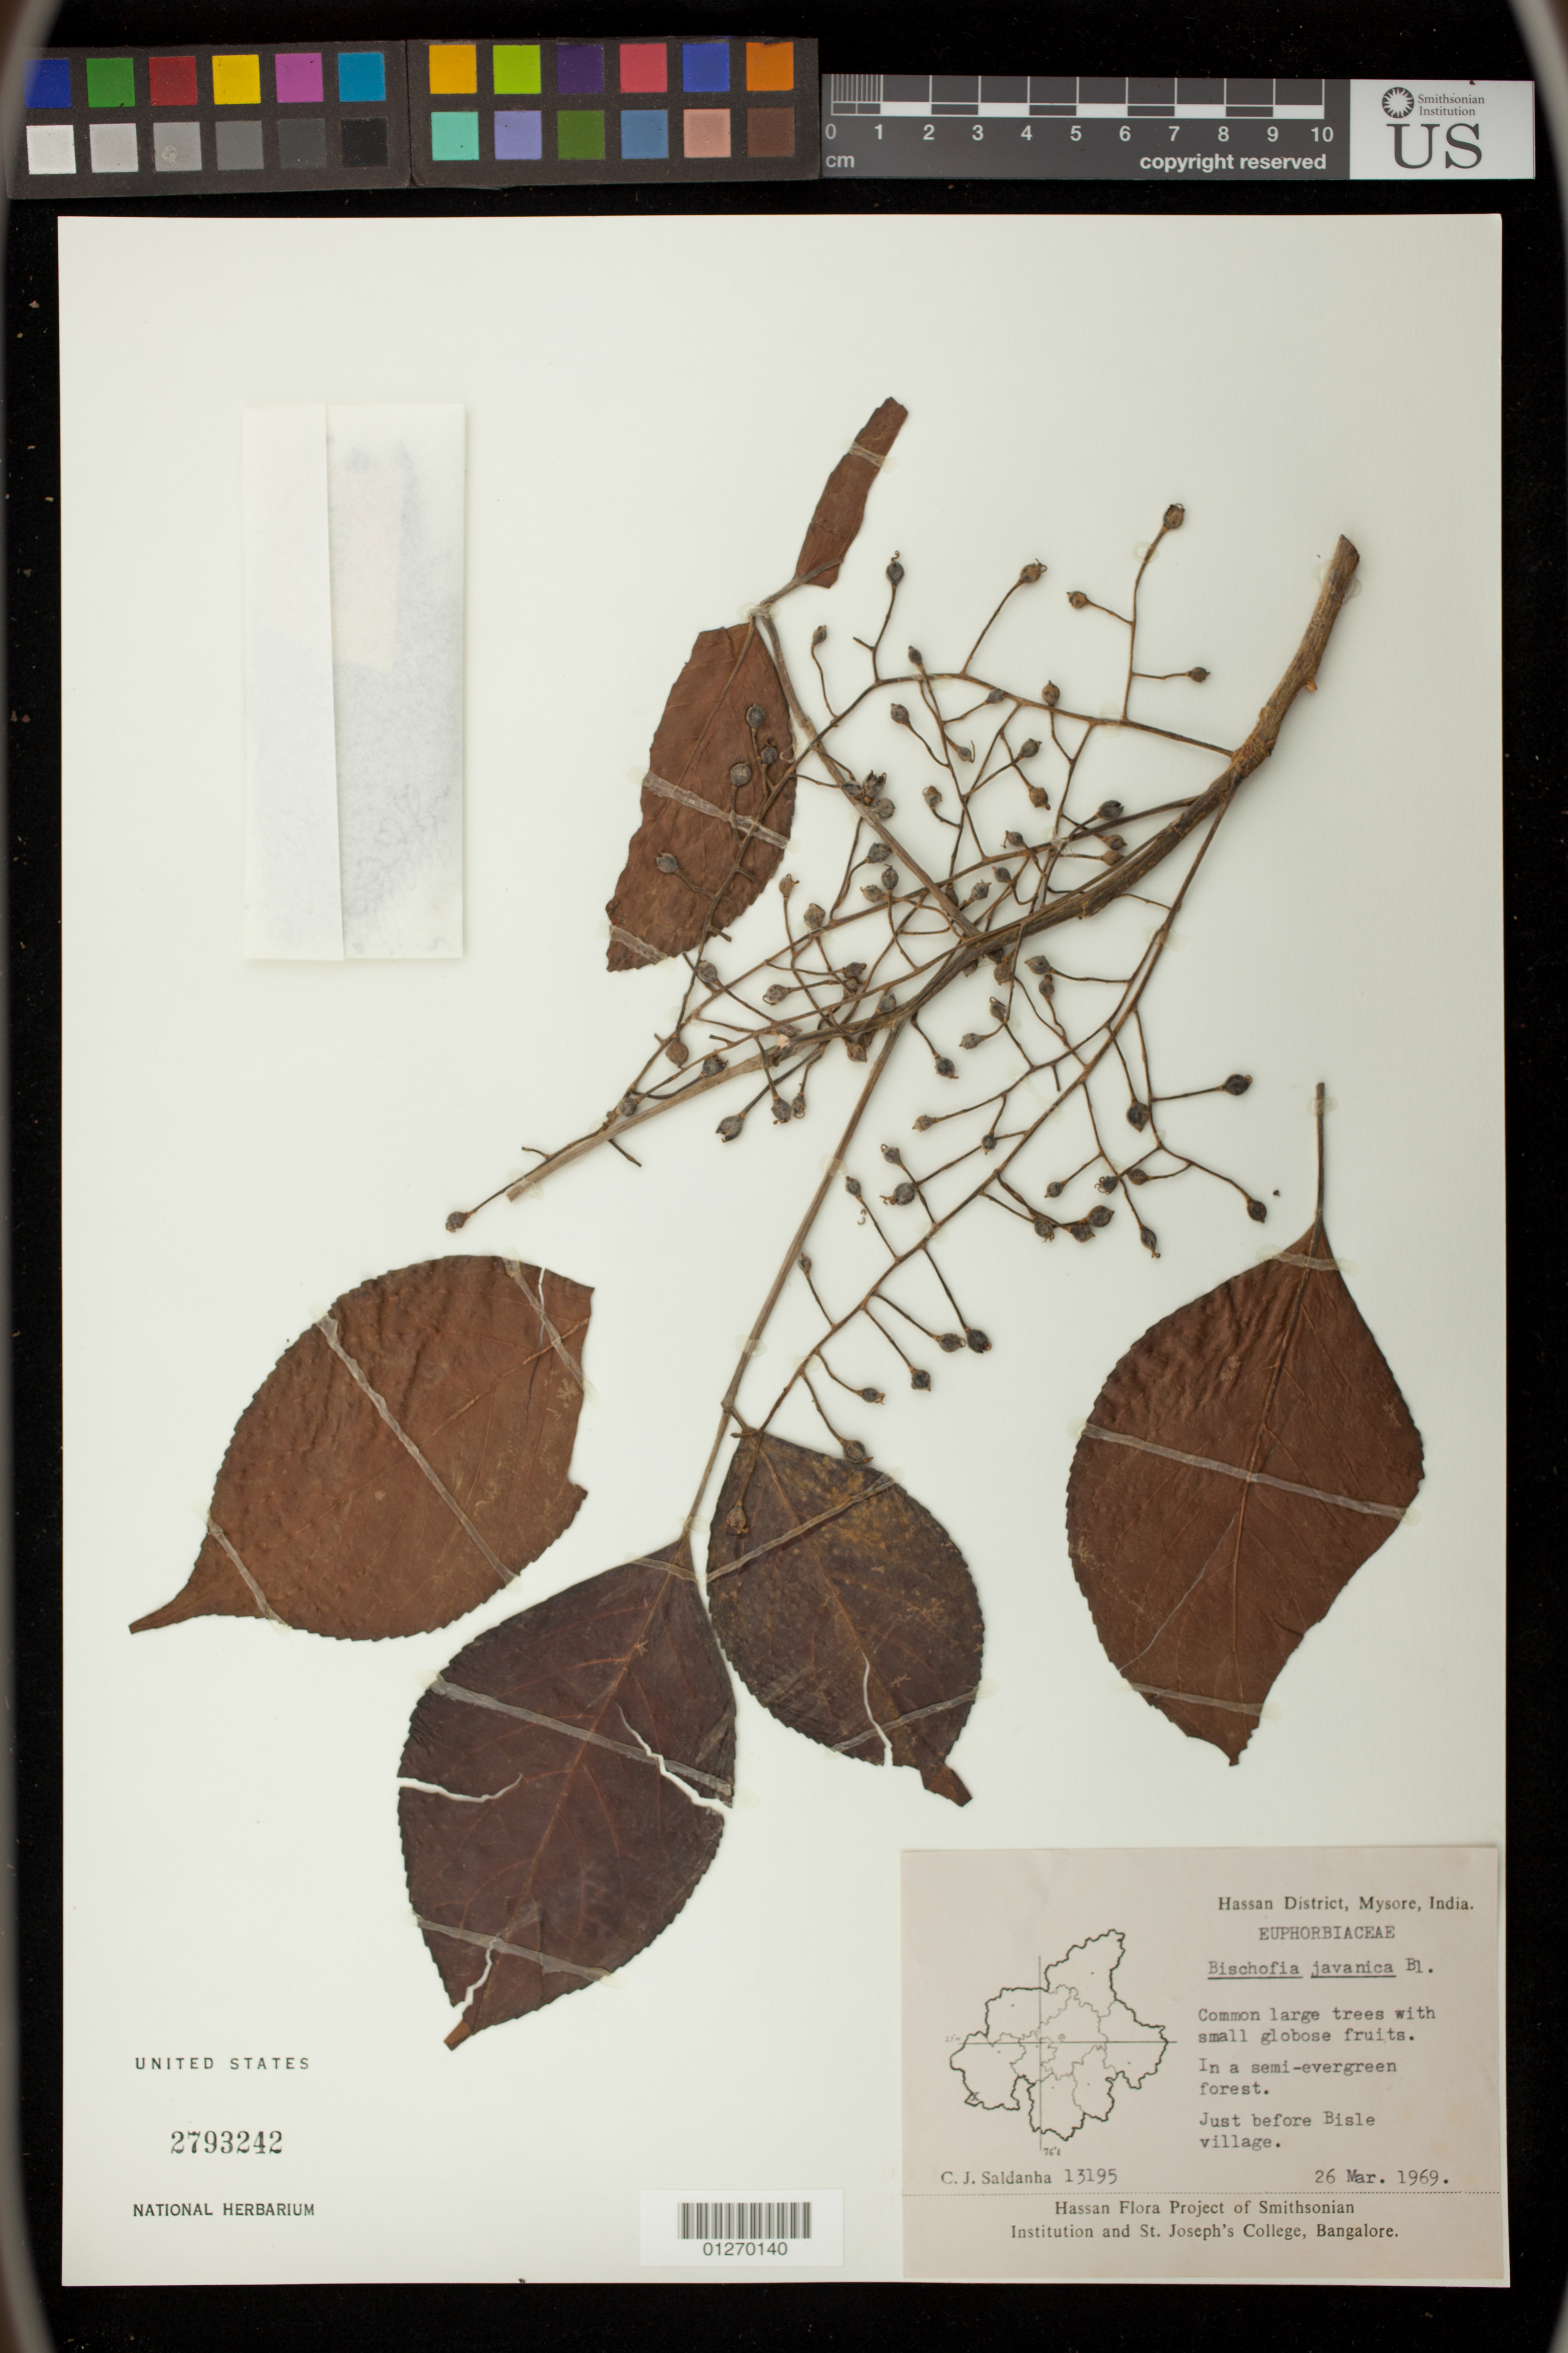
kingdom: Plantae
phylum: Tracheophyta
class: Magnoliopsida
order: Malpighiales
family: Phyllanthaceae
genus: Bischofia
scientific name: Bischofia javanica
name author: Blume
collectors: C. J. Saldanha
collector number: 13195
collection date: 1969-03-26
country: India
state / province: Karnataka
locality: Hassan District, Mysore, India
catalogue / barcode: US 2793242